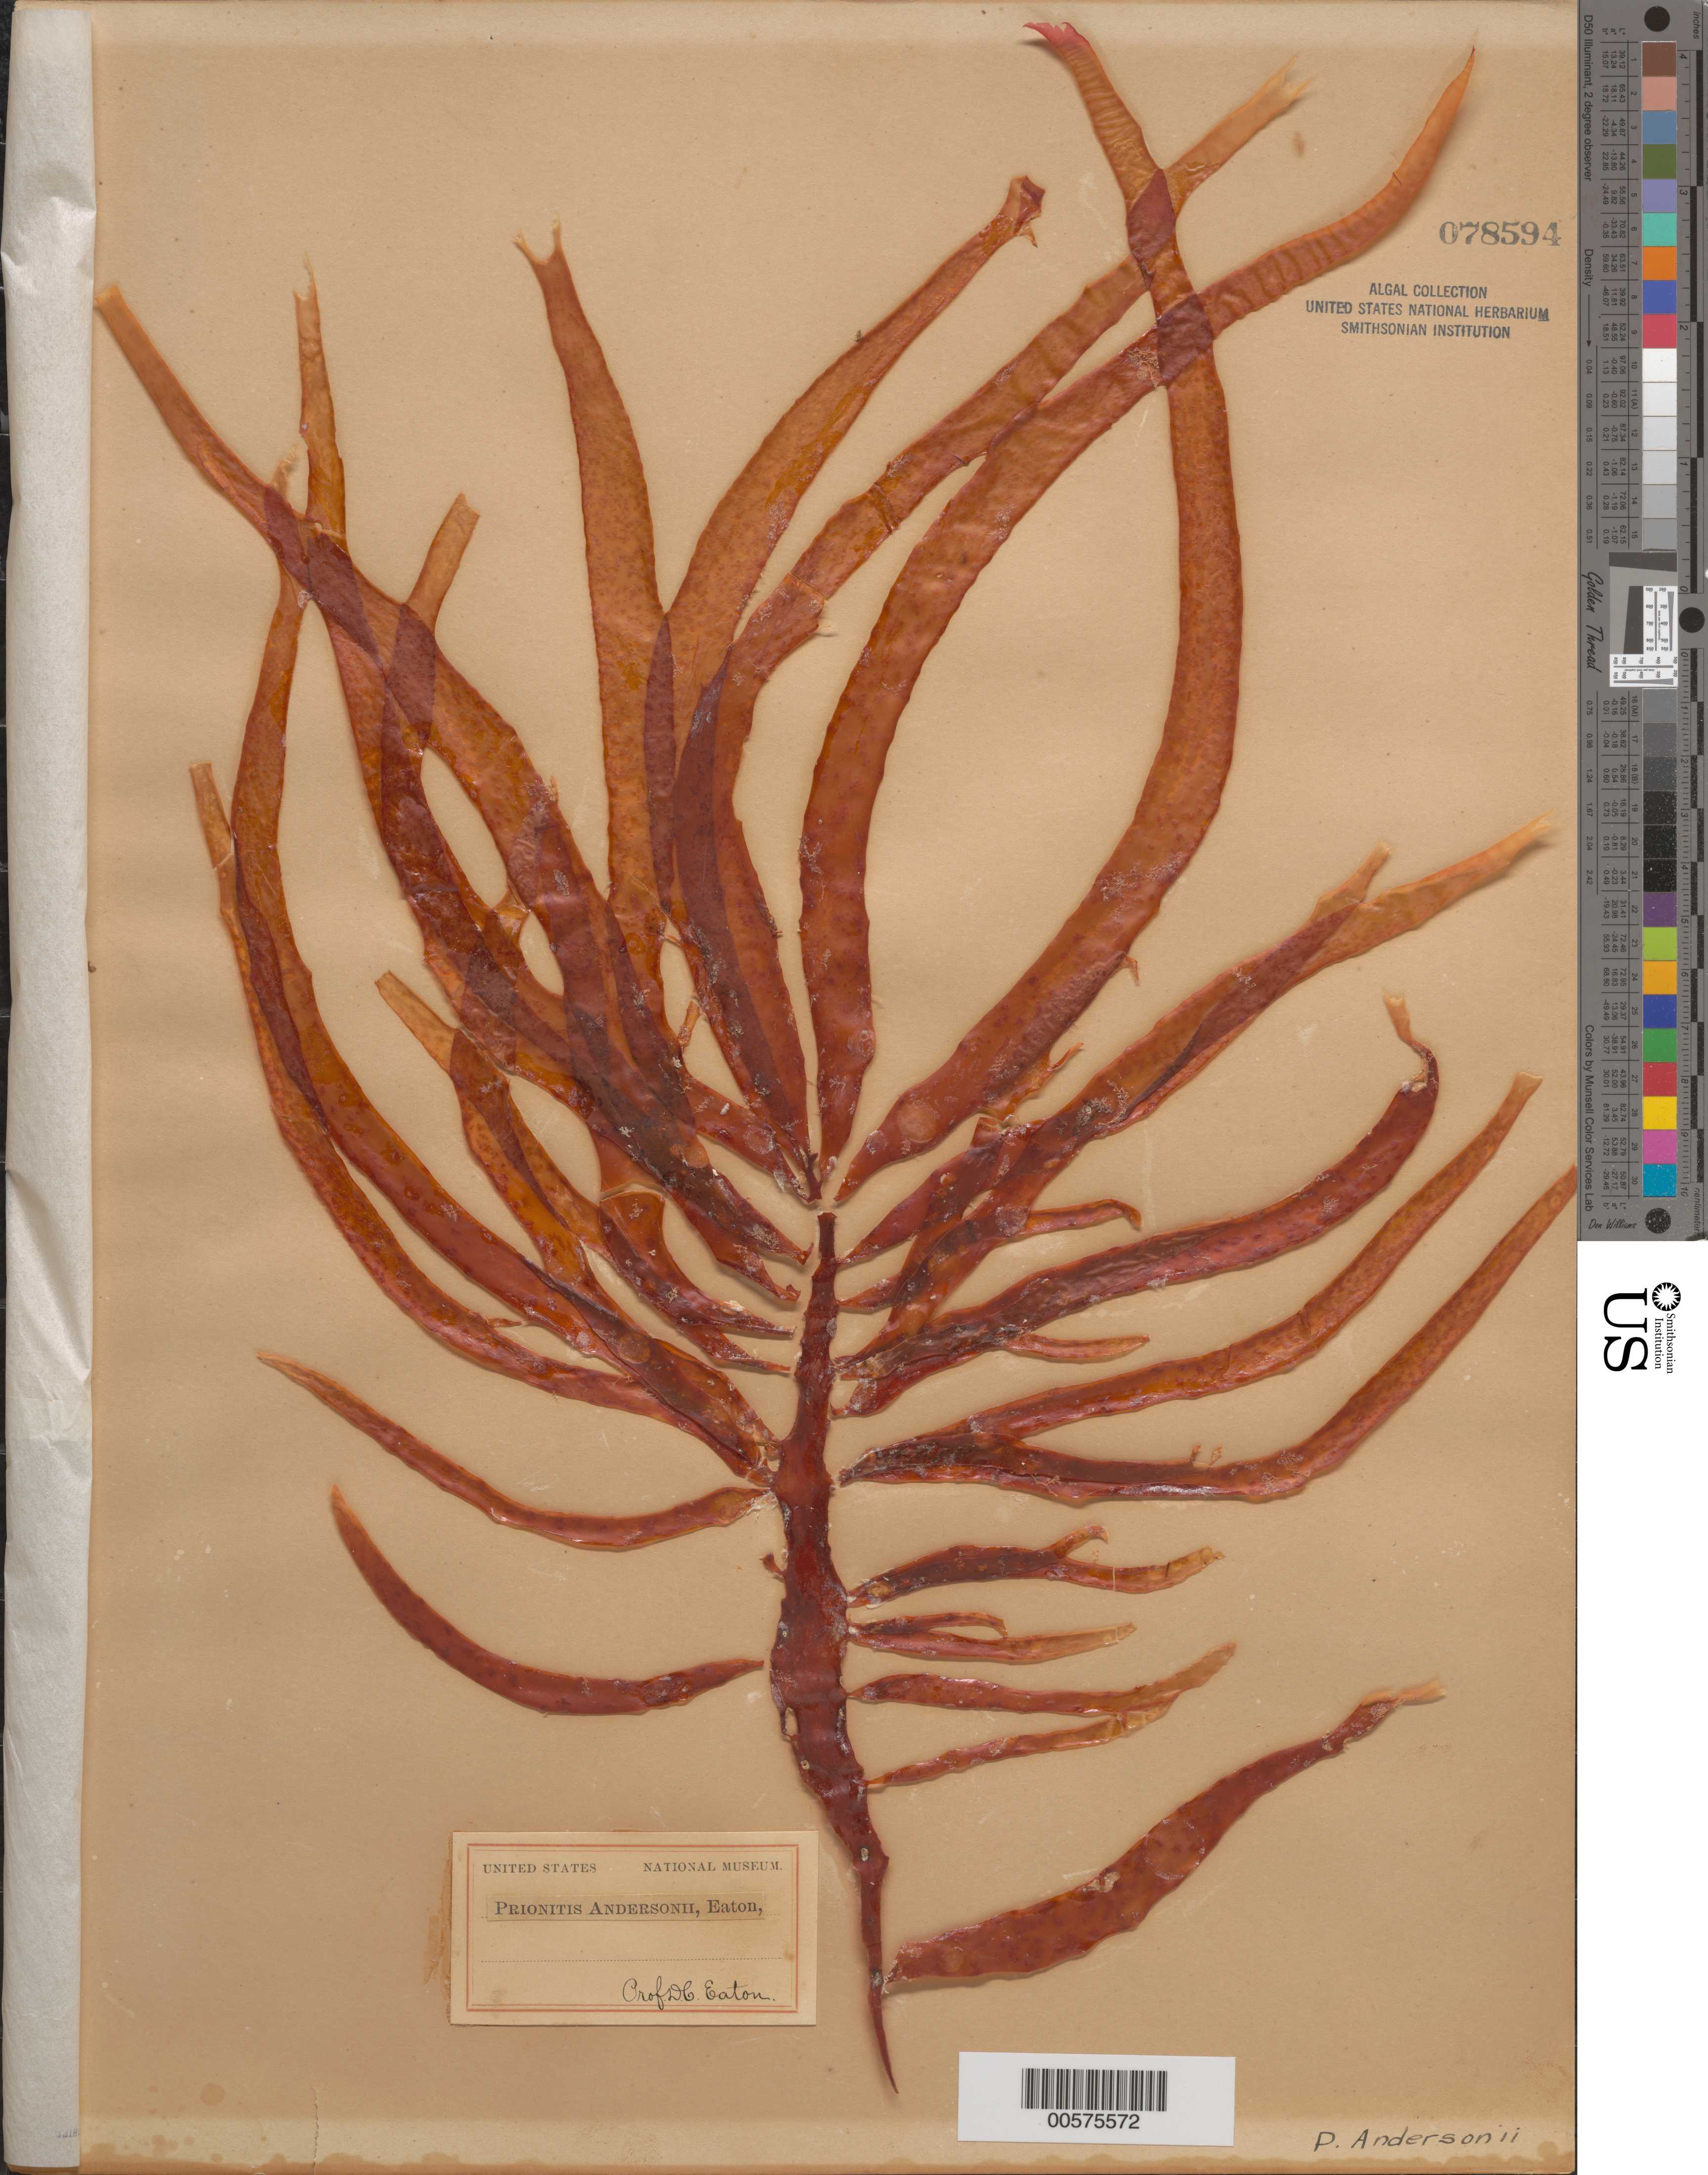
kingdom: Plantae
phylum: Rhodophyta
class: Florideophyceae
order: Cryptonemiales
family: Cryptonemiaceae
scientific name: Prionitis sternbergii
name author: (C. Agardh) J. Agardh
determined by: Algae name updating Project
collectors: D. C. Eaton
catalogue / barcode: US 78594